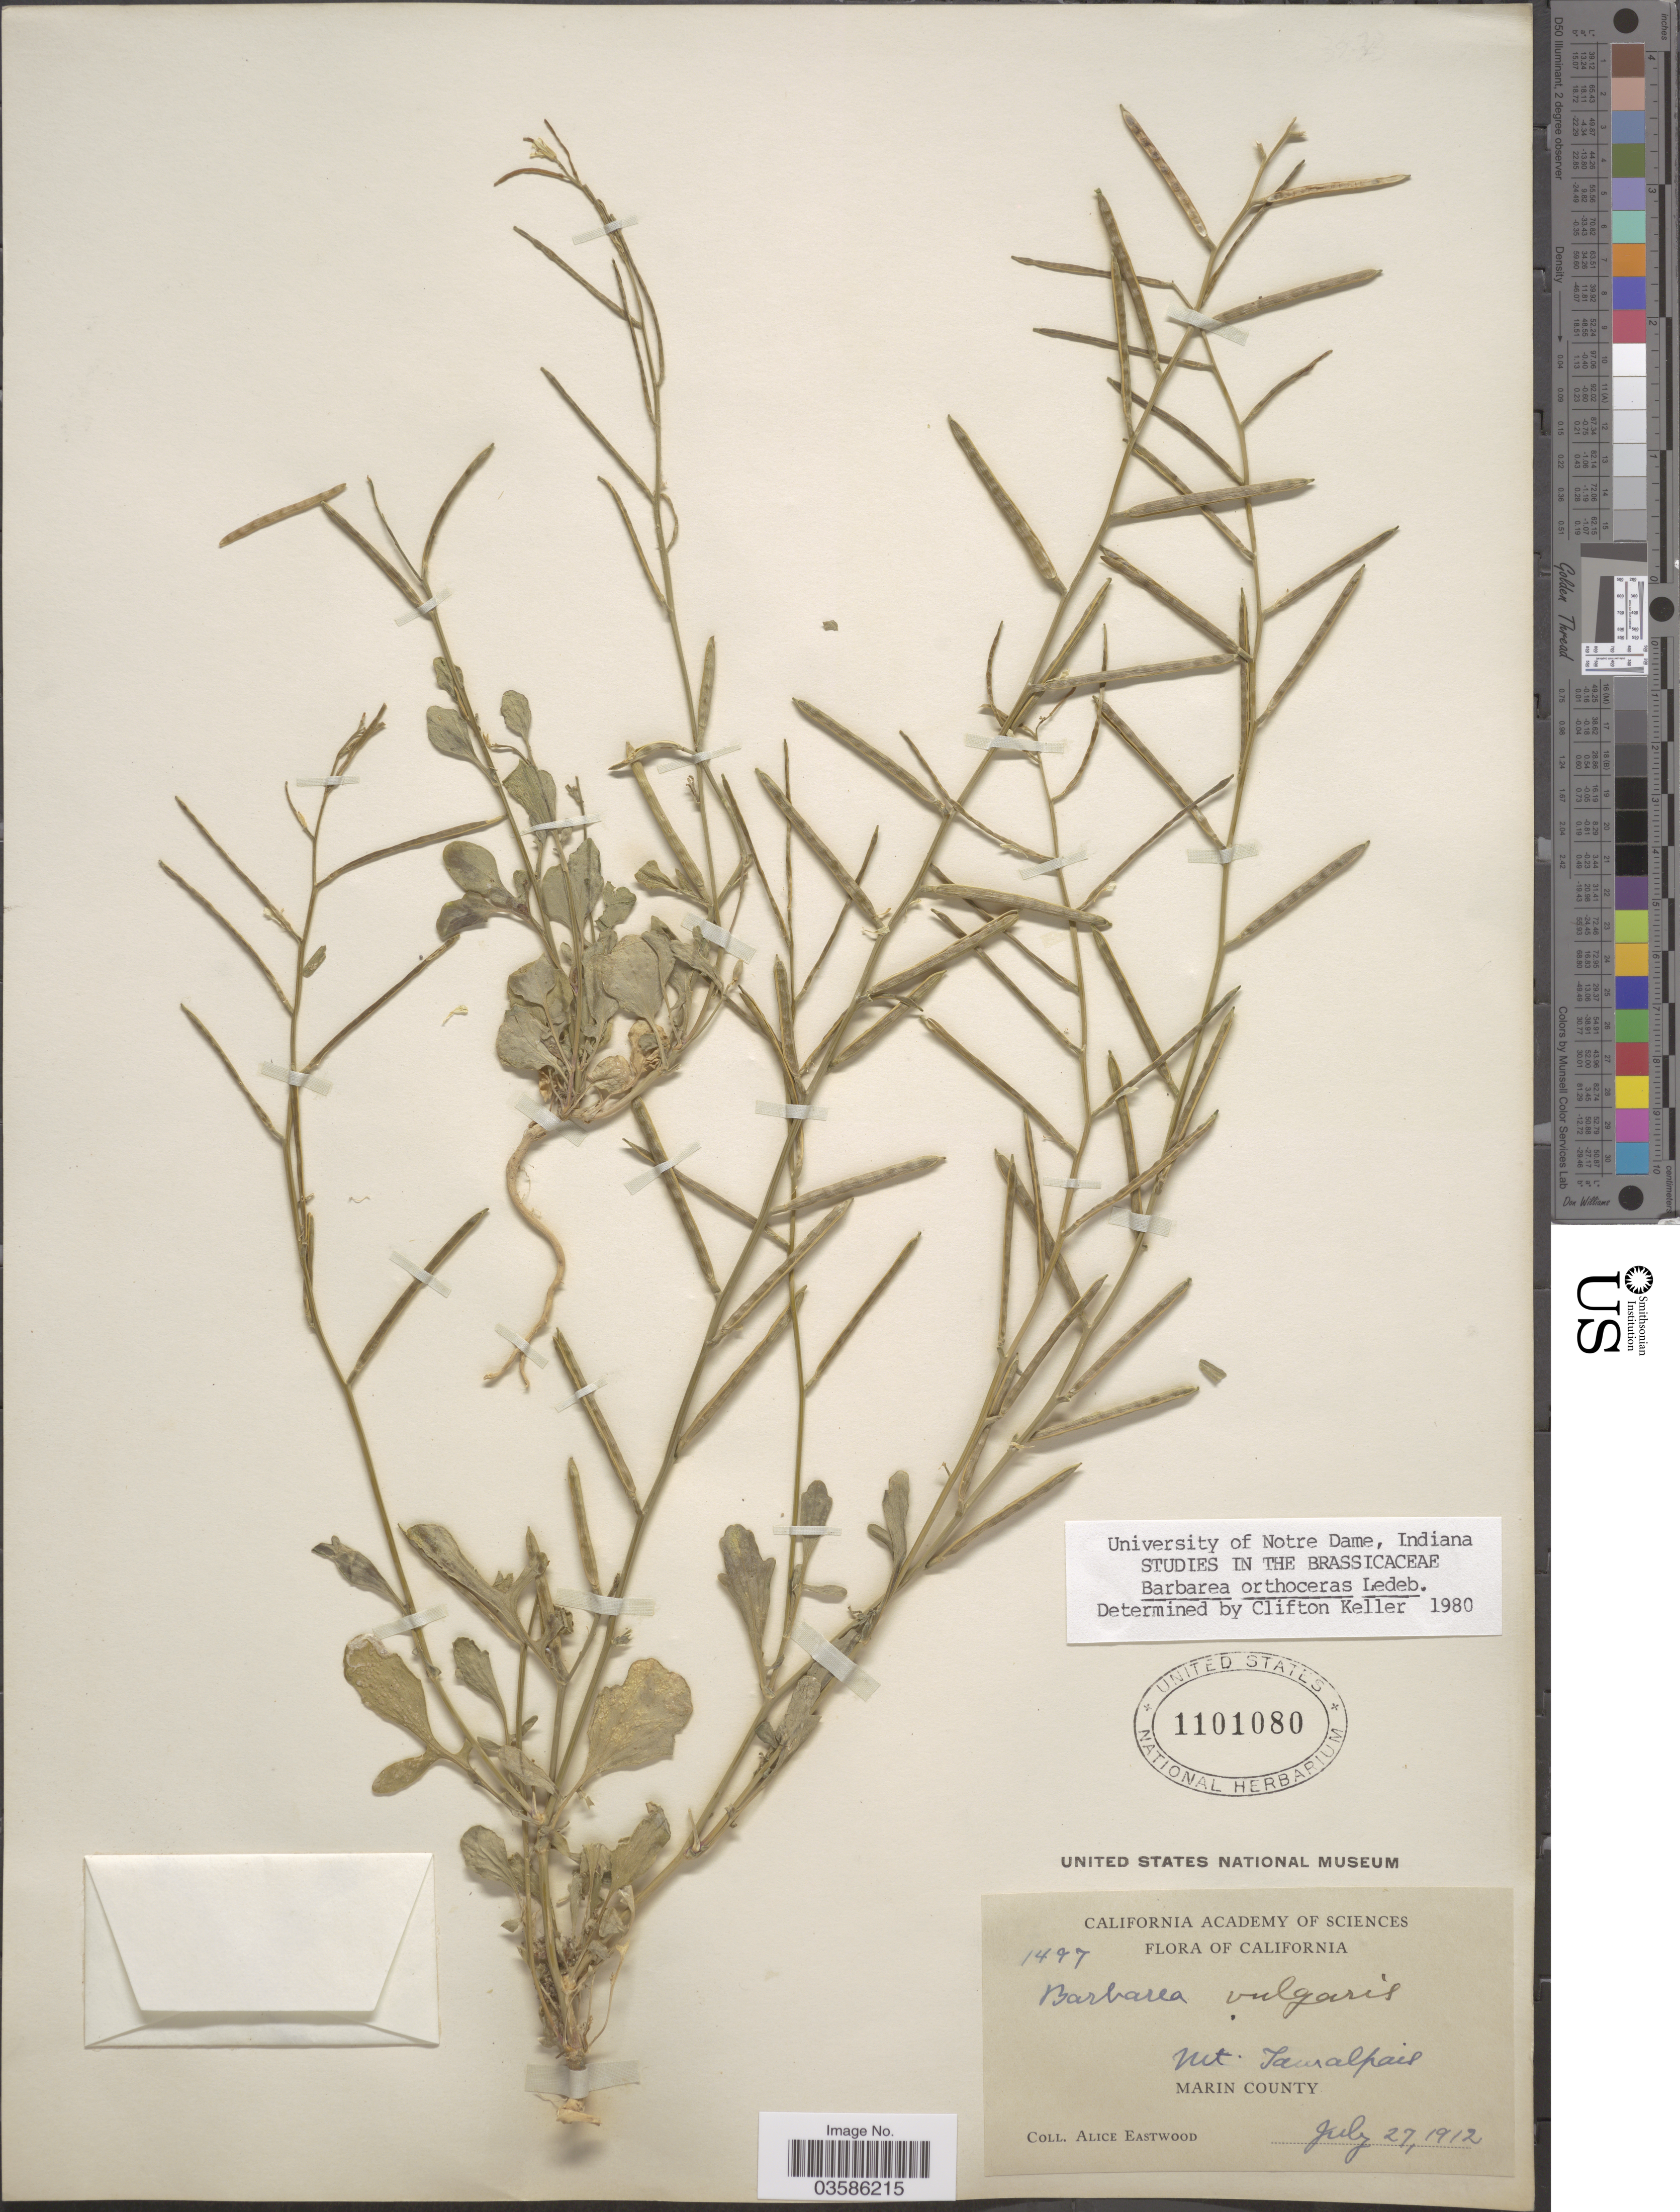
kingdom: Plantae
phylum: Tracheophyta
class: Magnoliopsida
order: Brassicales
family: Brassicaceae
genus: Barbarea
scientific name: Barbarea orthoceras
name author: Ledeb.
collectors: A. Eastwood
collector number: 1497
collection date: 1912-07-27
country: United States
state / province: California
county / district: Marin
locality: Mt. Tamalpais. Marin County.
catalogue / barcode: US 1101080